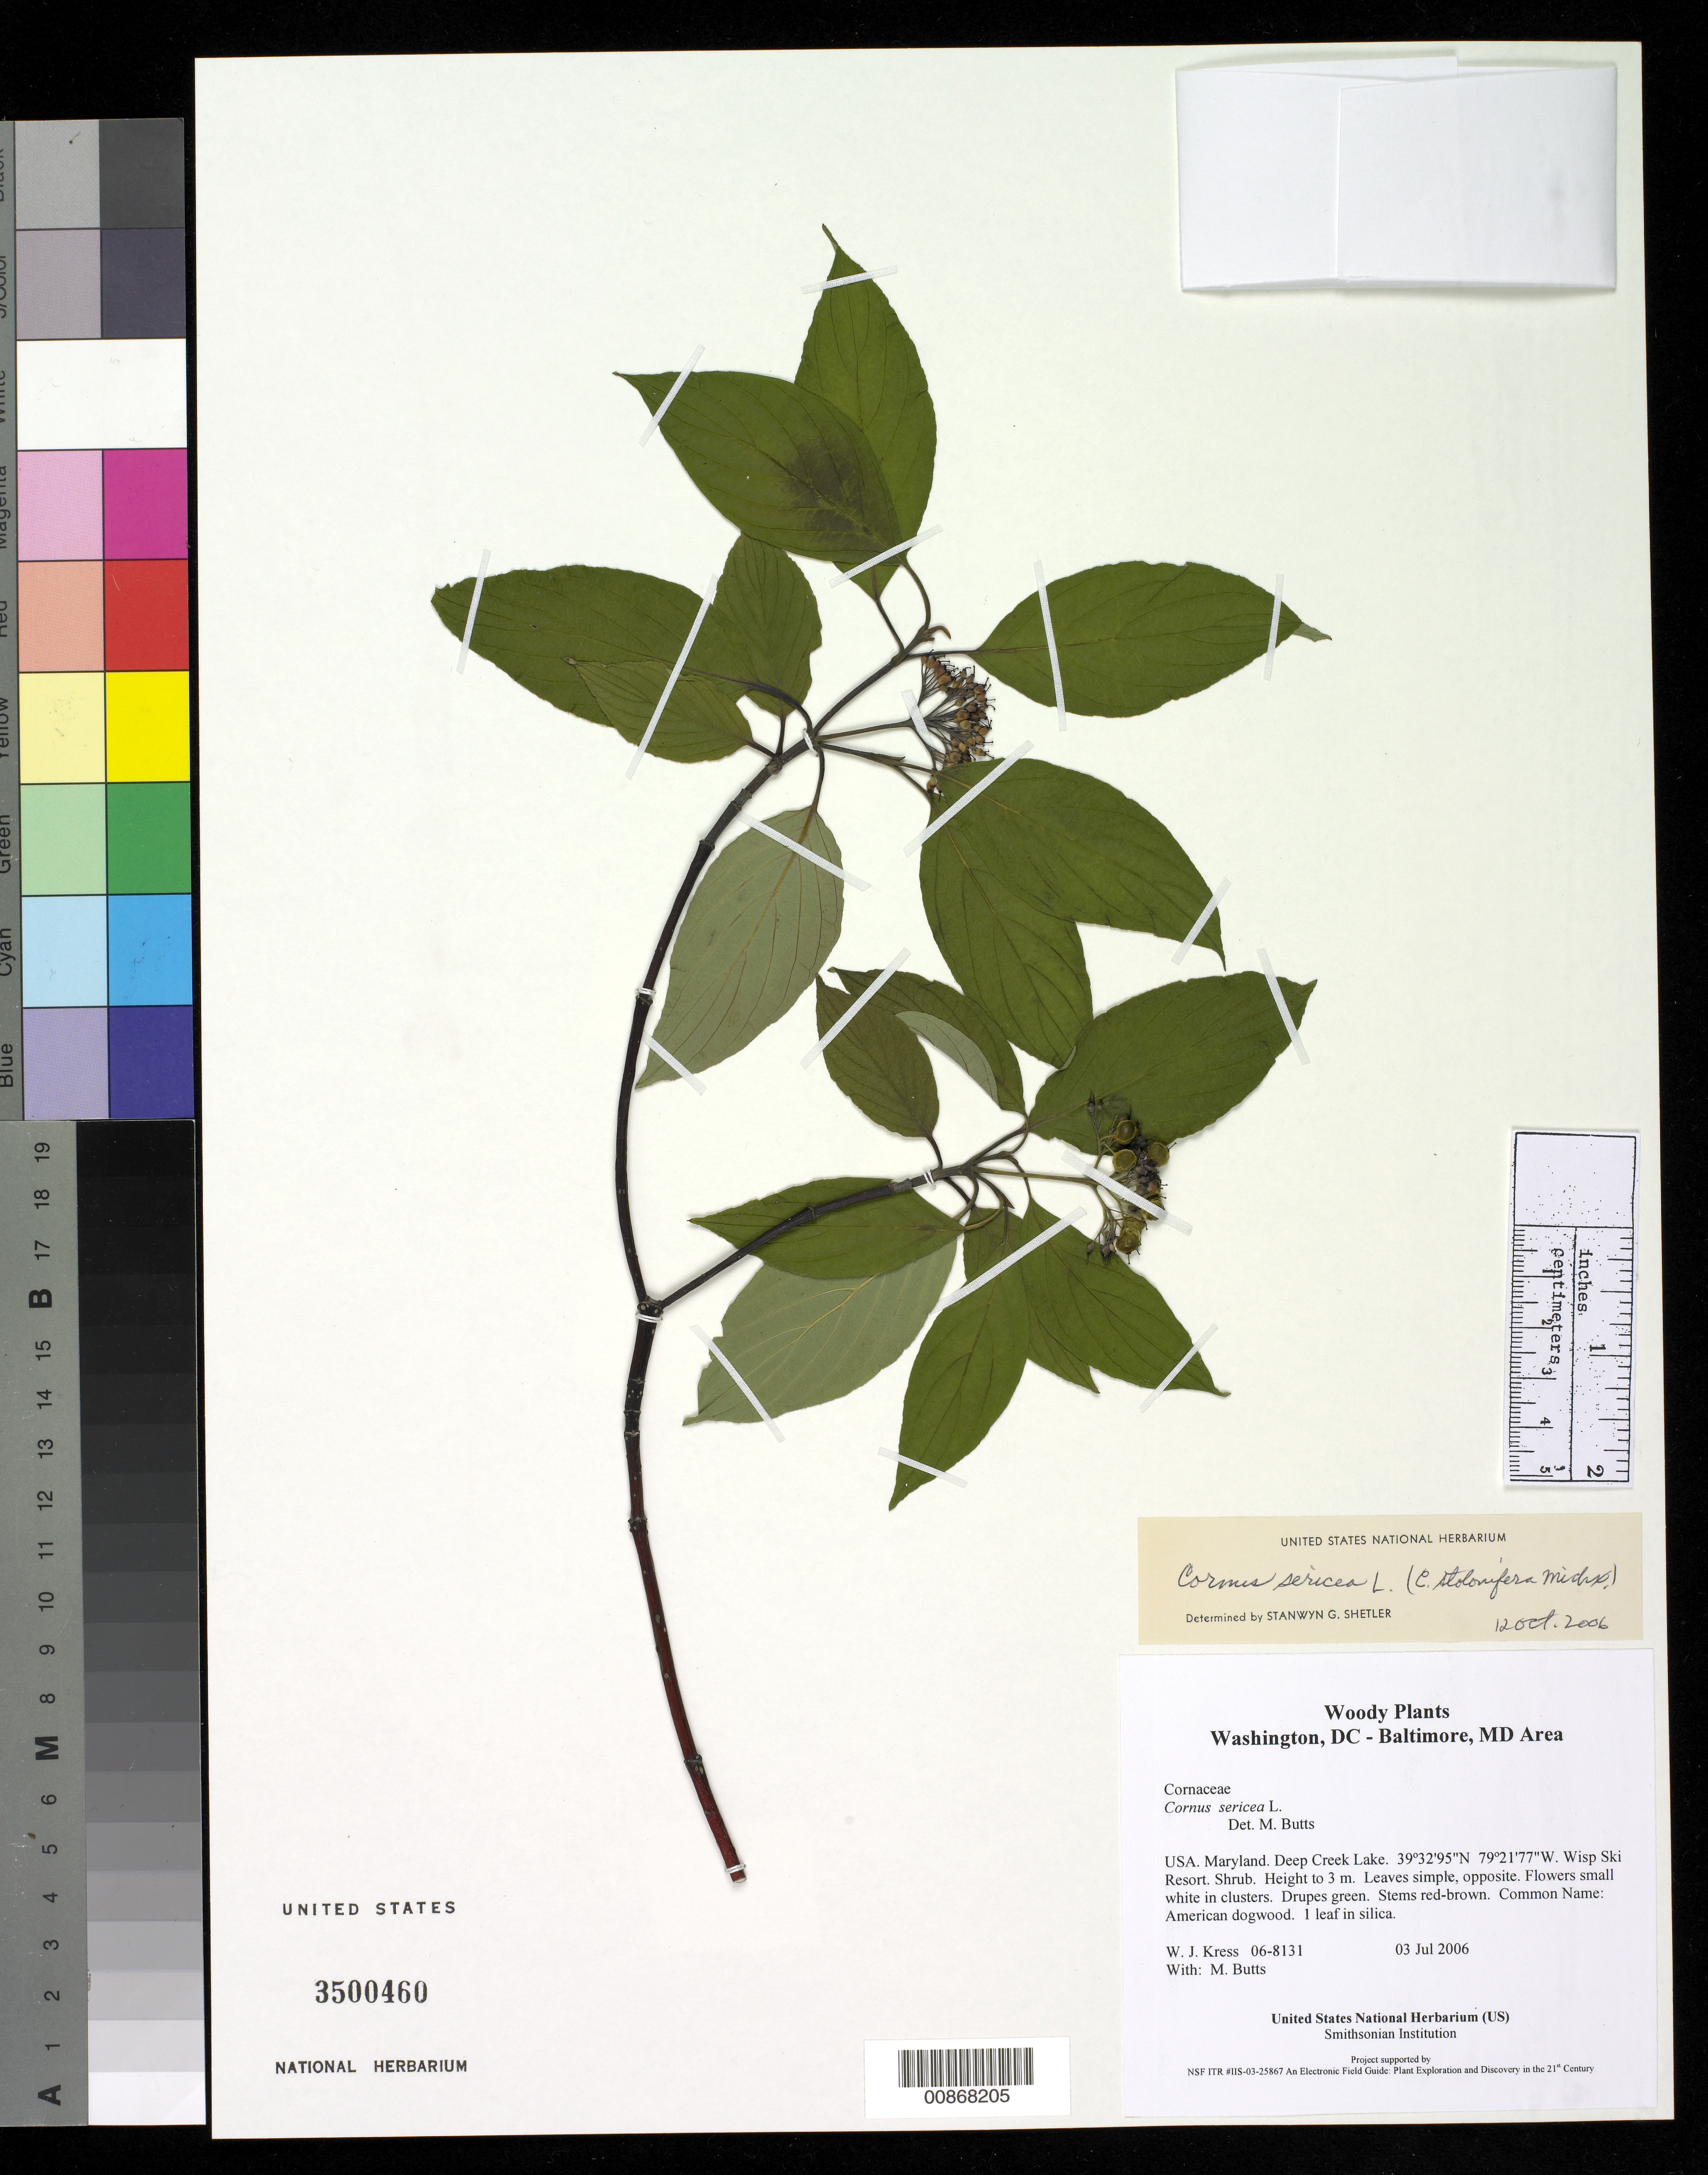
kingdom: Plantae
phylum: Tracheophyta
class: Magnoliopsida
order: Cornales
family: Cornaceae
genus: Cornus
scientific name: Cornus sericea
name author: L.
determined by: Shetler, Stanwyn G., (US), NMNH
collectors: W. J. Kress & M. B. Butts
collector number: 06-8131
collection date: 2006-07-03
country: United States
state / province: Maryland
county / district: Garrett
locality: Deep Creek Lake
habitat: Wisp Ski Resort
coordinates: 39 32 95 N, 79 21 77 W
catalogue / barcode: US 3500460